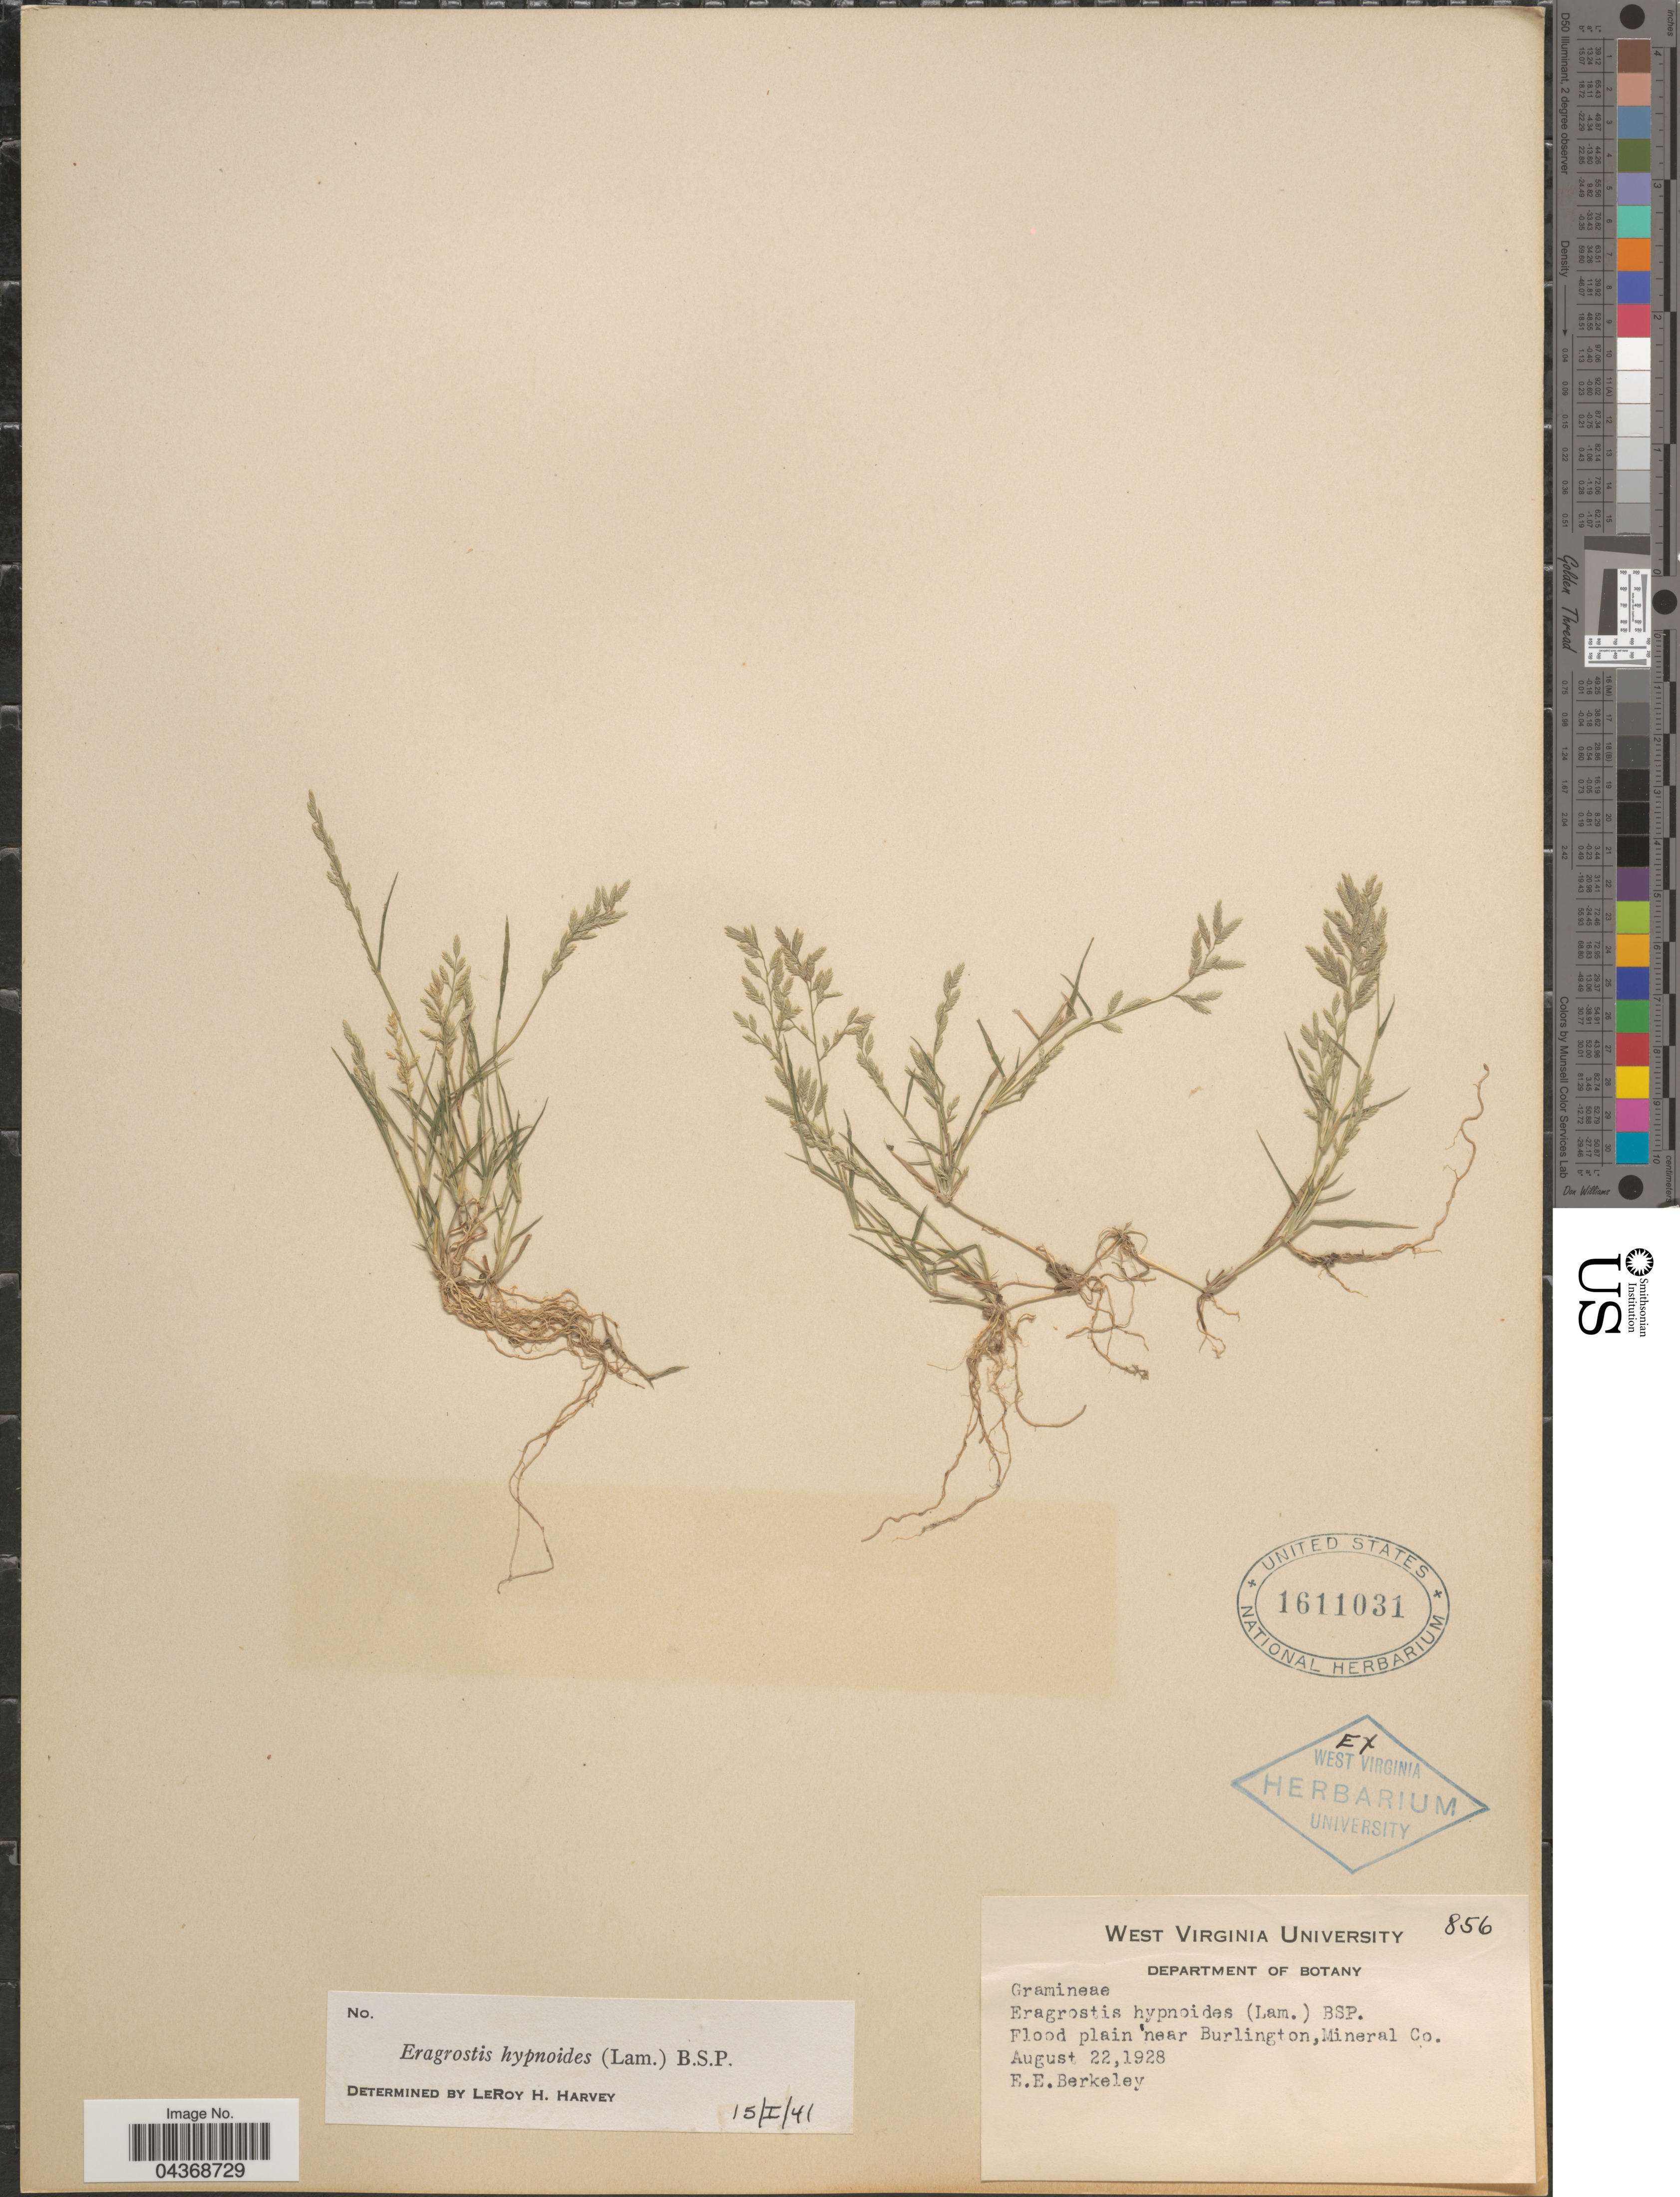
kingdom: Plantae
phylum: Tracheophyta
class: Liliopsida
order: Poales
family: Poaceae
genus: Eragrostis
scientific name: Eragrostis hypnoides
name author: (Lam.) Britton, Stearns & Poggenb.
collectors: E. Berkley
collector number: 856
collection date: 1928-08-22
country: United States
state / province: West Virginia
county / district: Mineral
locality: Flood plain near Burlington, Mineral Co.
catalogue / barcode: US 1611031